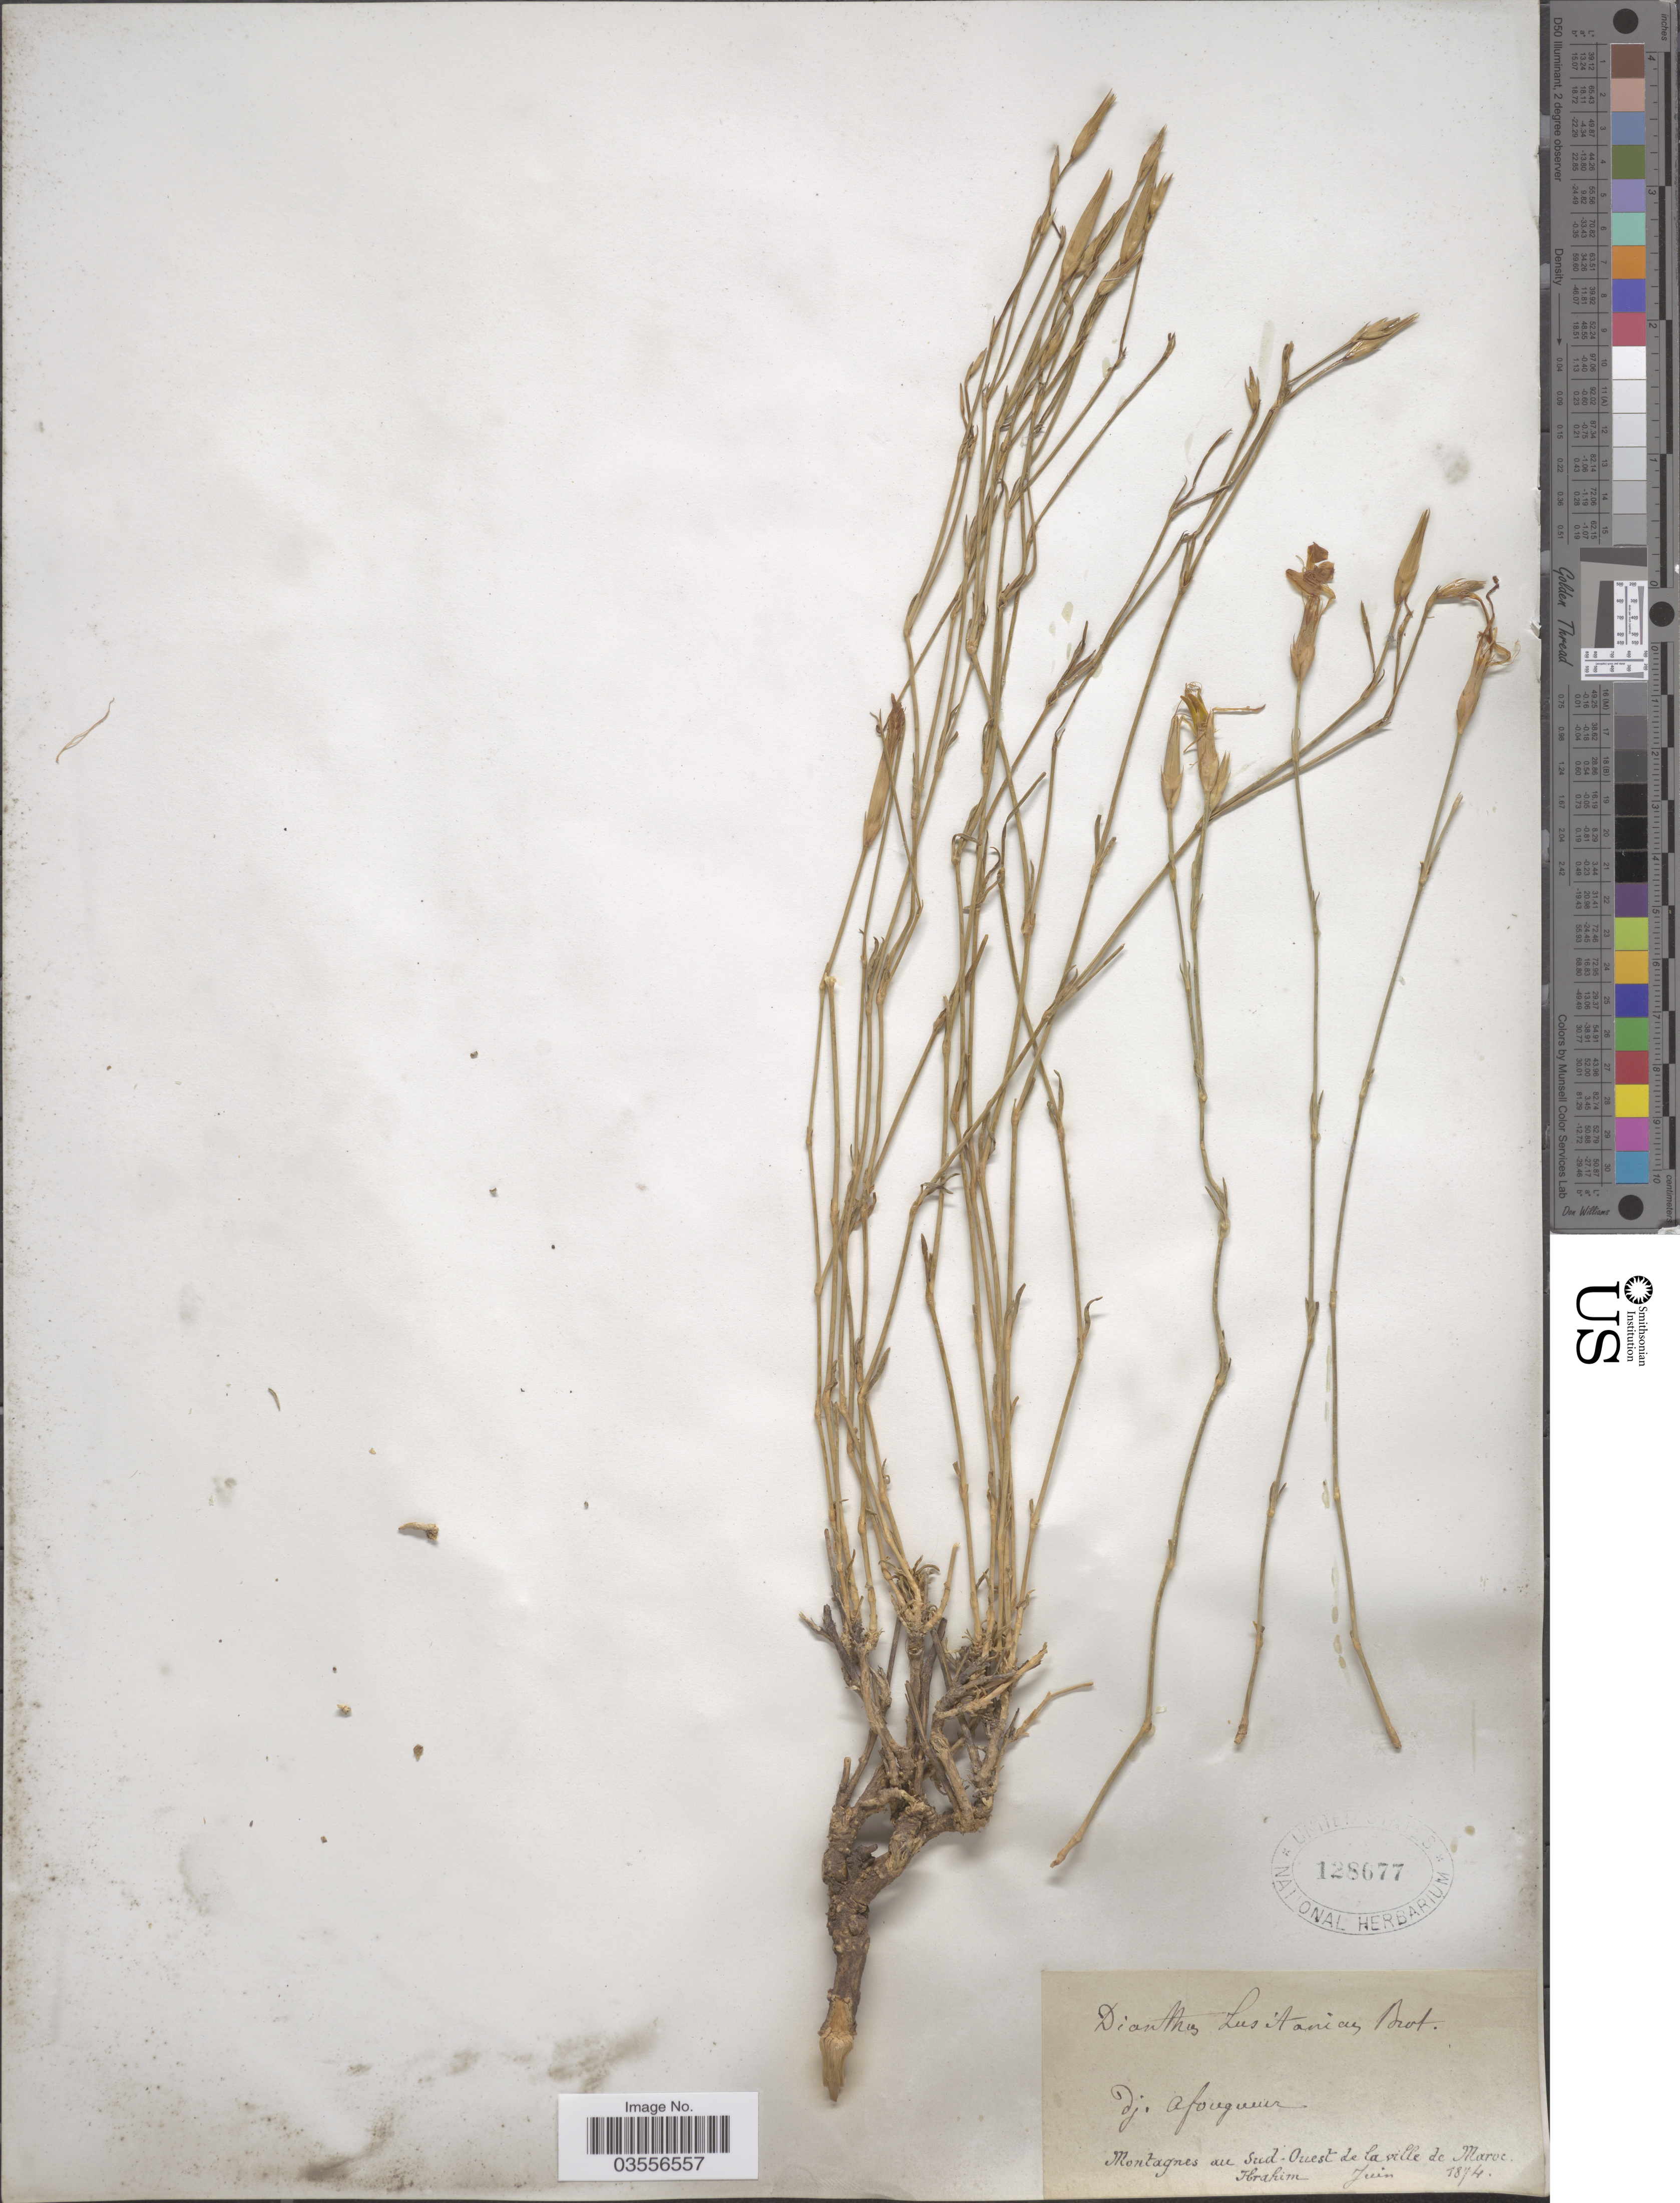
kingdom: Plantae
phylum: Tracheophyta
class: Magnoliopsida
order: Caryophyllales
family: Caryophyllaceae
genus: Dianthus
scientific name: Dianthus lusitanus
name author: Brot.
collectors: -. Ibrahim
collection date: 1874-06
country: Morocco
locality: Dj. Afougueur. Montagnes au Sud-Ouest de la ville de Maroc.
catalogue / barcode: US 128677